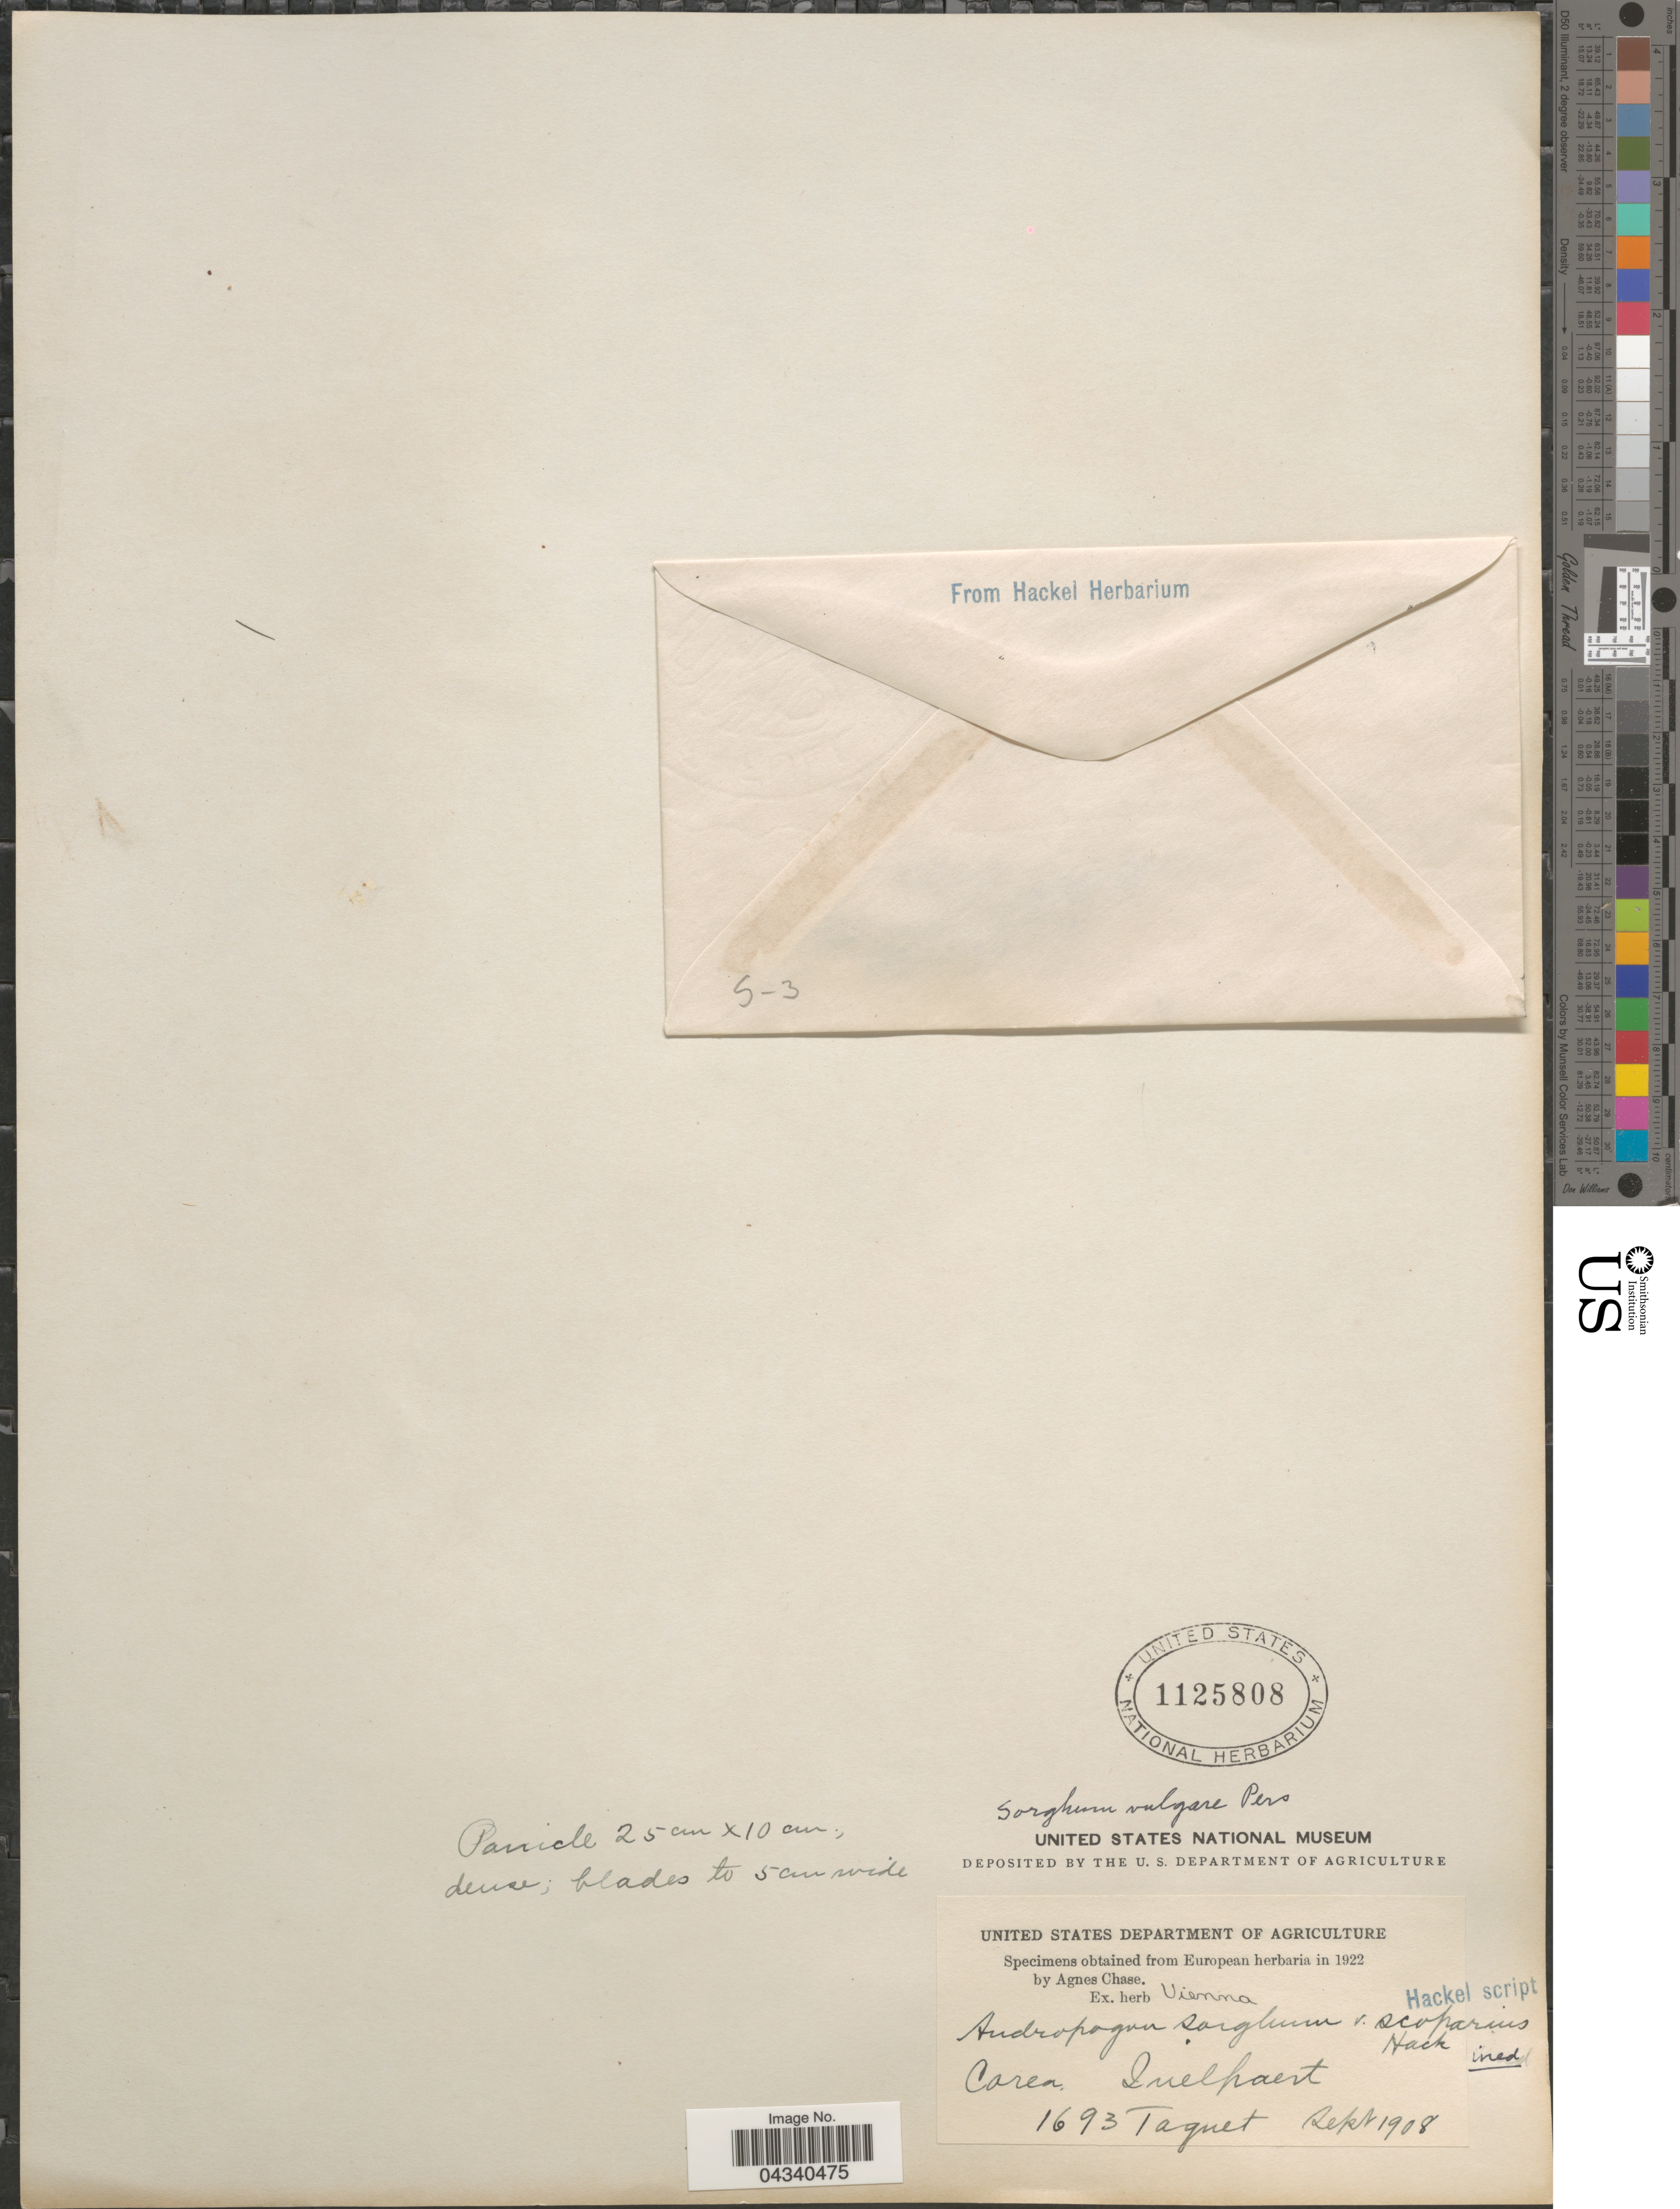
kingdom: Plantae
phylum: Tracheophyta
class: Liliopsida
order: Poales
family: Poaceae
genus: Sorghum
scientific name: Sorghum bicolor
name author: (L.) Moench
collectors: Taquet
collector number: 1693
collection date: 1908-09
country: South Korea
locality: Corea. Quelpaert.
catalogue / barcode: US 1125808